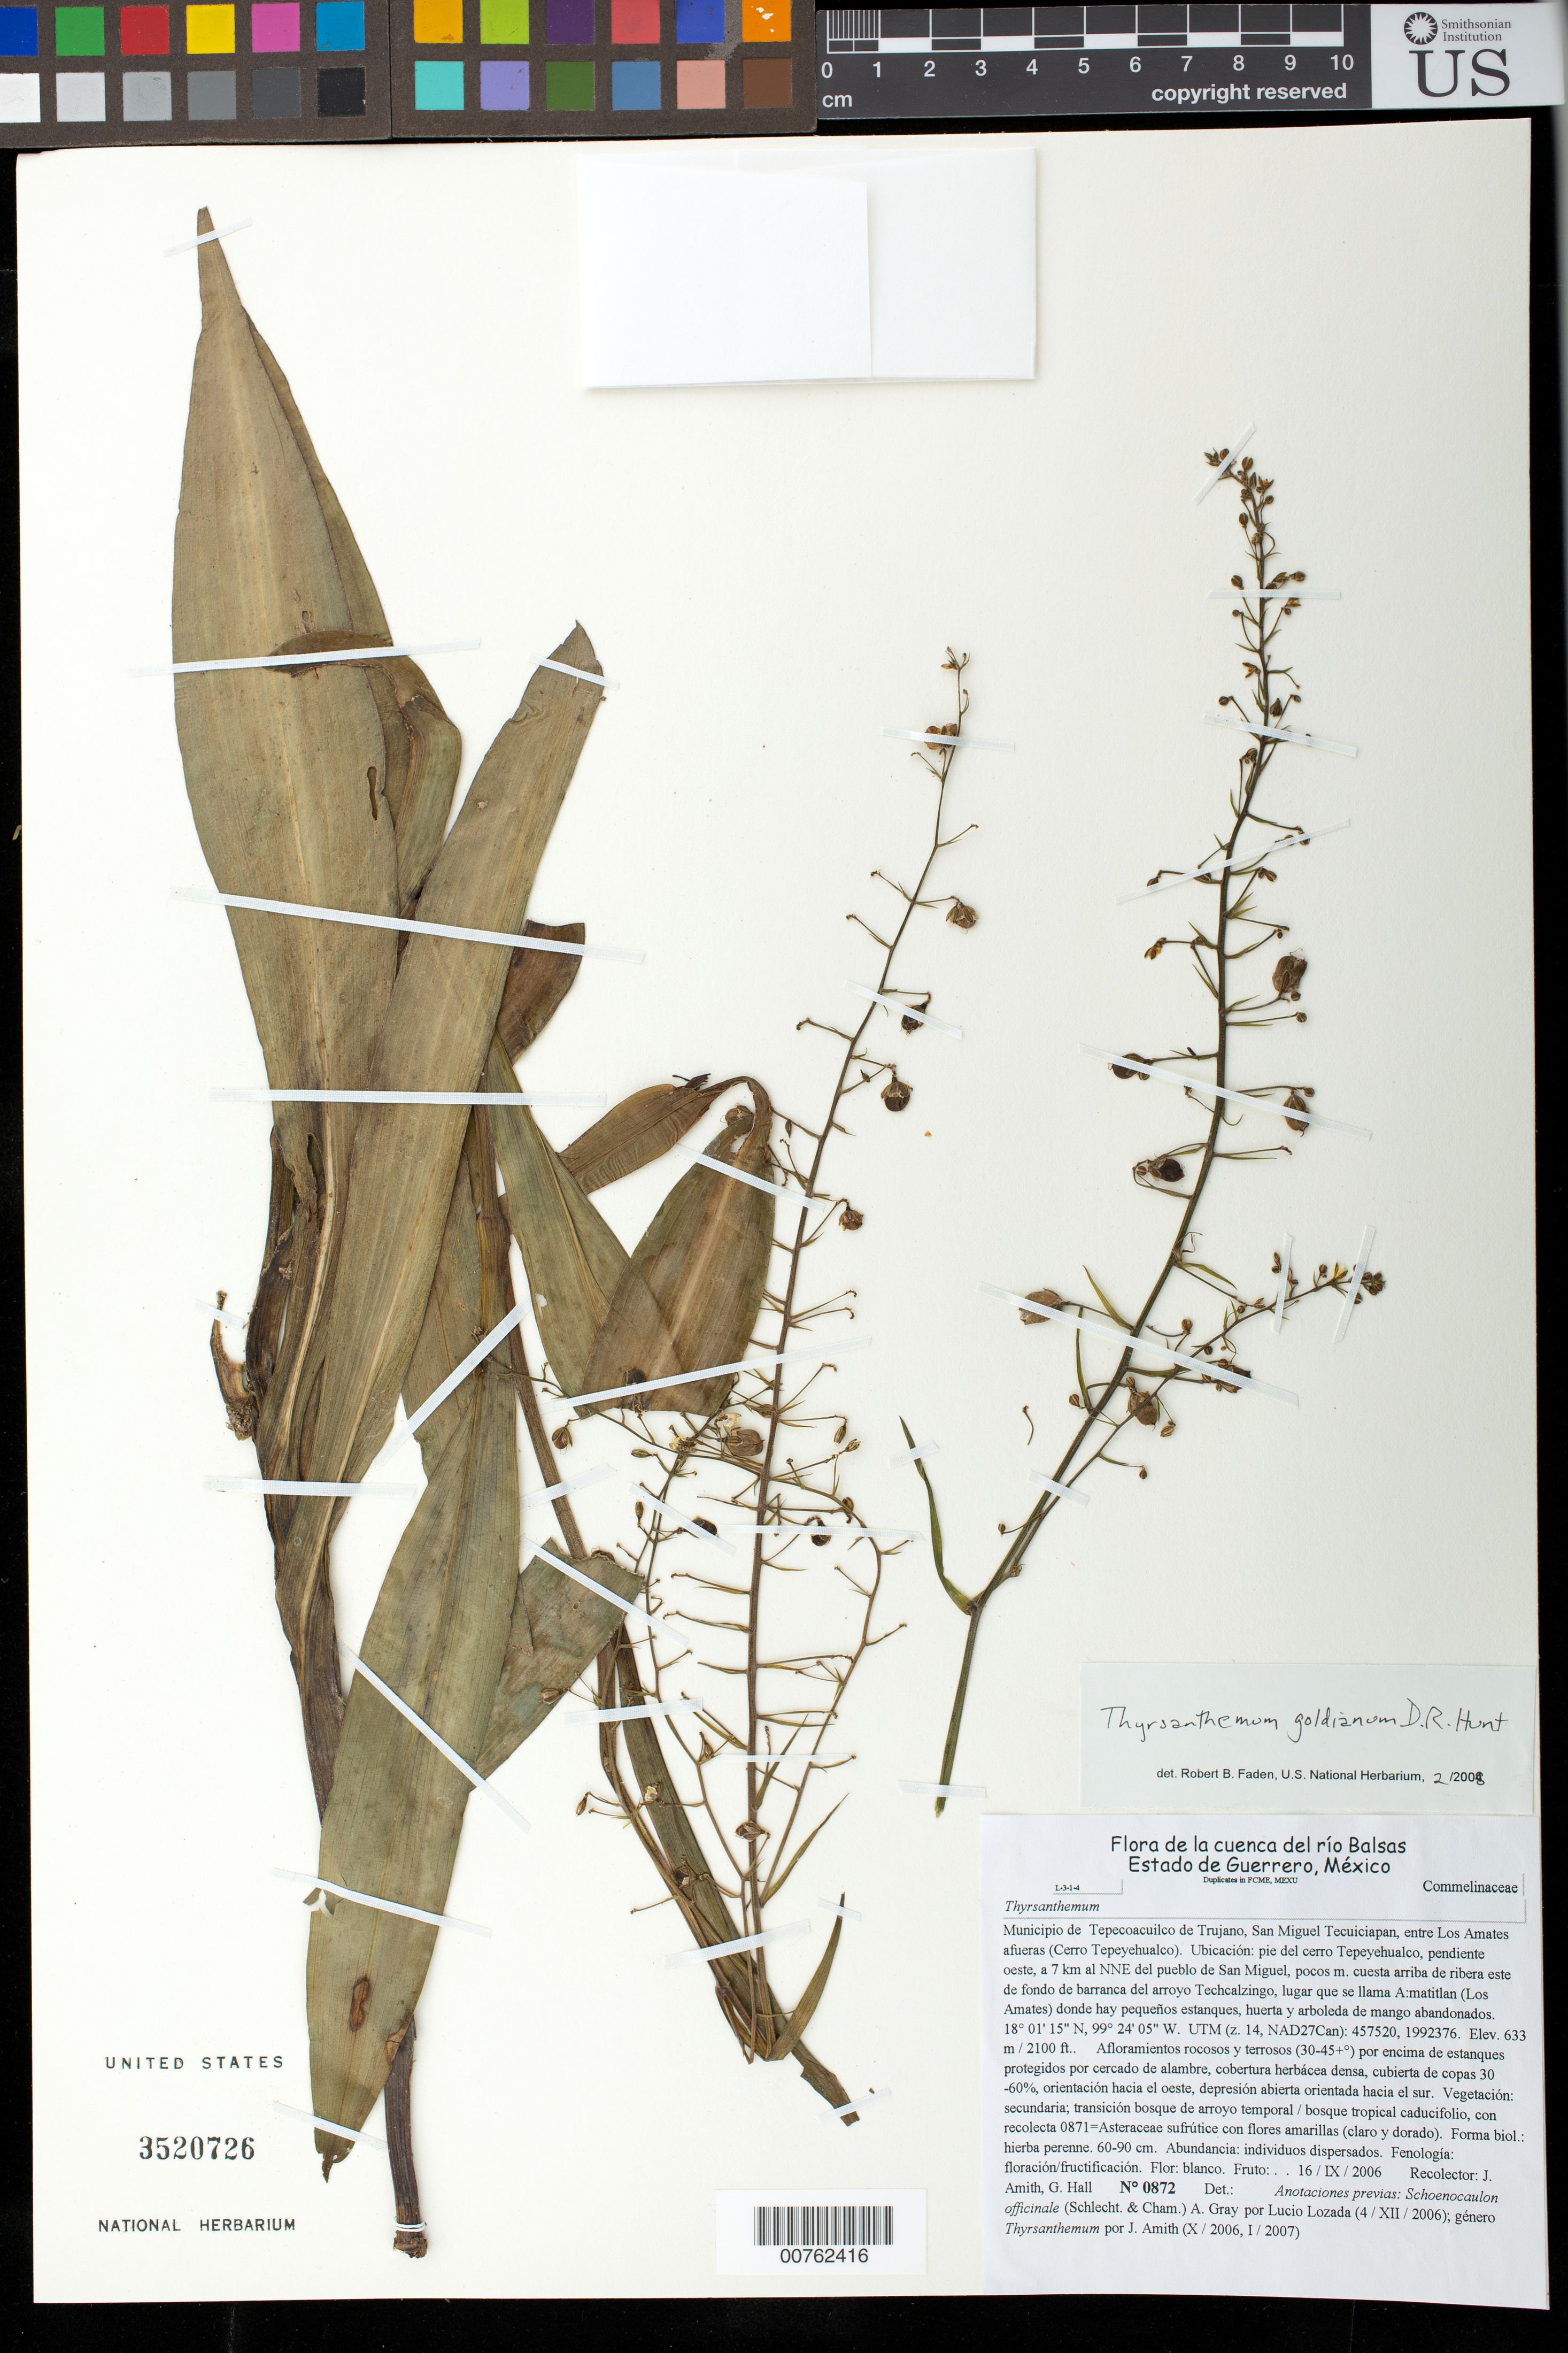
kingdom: Plantae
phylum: Tracheophyta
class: Liliopsida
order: Commelinales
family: Commelinaceae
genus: Thyrsanthemum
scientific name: Thyrsanthemum goldianum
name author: D.R. Hunt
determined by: Faden, Robert B., (US), Smithsonian Institution - National Museum of Natural History (UNITED STATES)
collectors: J. D. Amith & G. Hall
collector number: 0872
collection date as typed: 16 Sep 2006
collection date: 2006-09-16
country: Mexico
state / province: Guerrero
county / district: Tepecoacuilco De Trujano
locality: entre Los Amates afueras (Cerro Tepeyehualso). Ubicacion: pie del cerro Tepeyehualco, pendiente oeste, a 7 km al NNE del pueblo de San Miguel, posos m. cuesta arriba de ribera este de fondo de barranca del arroyo Techcalzingo, lugar que se Ilama A:matitlan (Los Amates) donde hay pequenos estanques, huerta y arboleda de mango abandonados.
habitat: Afloramientos rocosos y terrosos (30-45+º) por encima de estanques protegidos por cercado de alambre, cobertura herbacea densa, cubierta de copas 30-60%, orientacion hacia el oeste, depresion abieta orientada hacia el sur. Vegetacion: secundaria; transicion bosque de arroyo temporal / bosque tropical caeudirolio, con recolecta 0871=Asteraceae sufrutice con flores amarillas (claro y dorado).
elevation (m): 633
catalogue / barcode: US 3520726